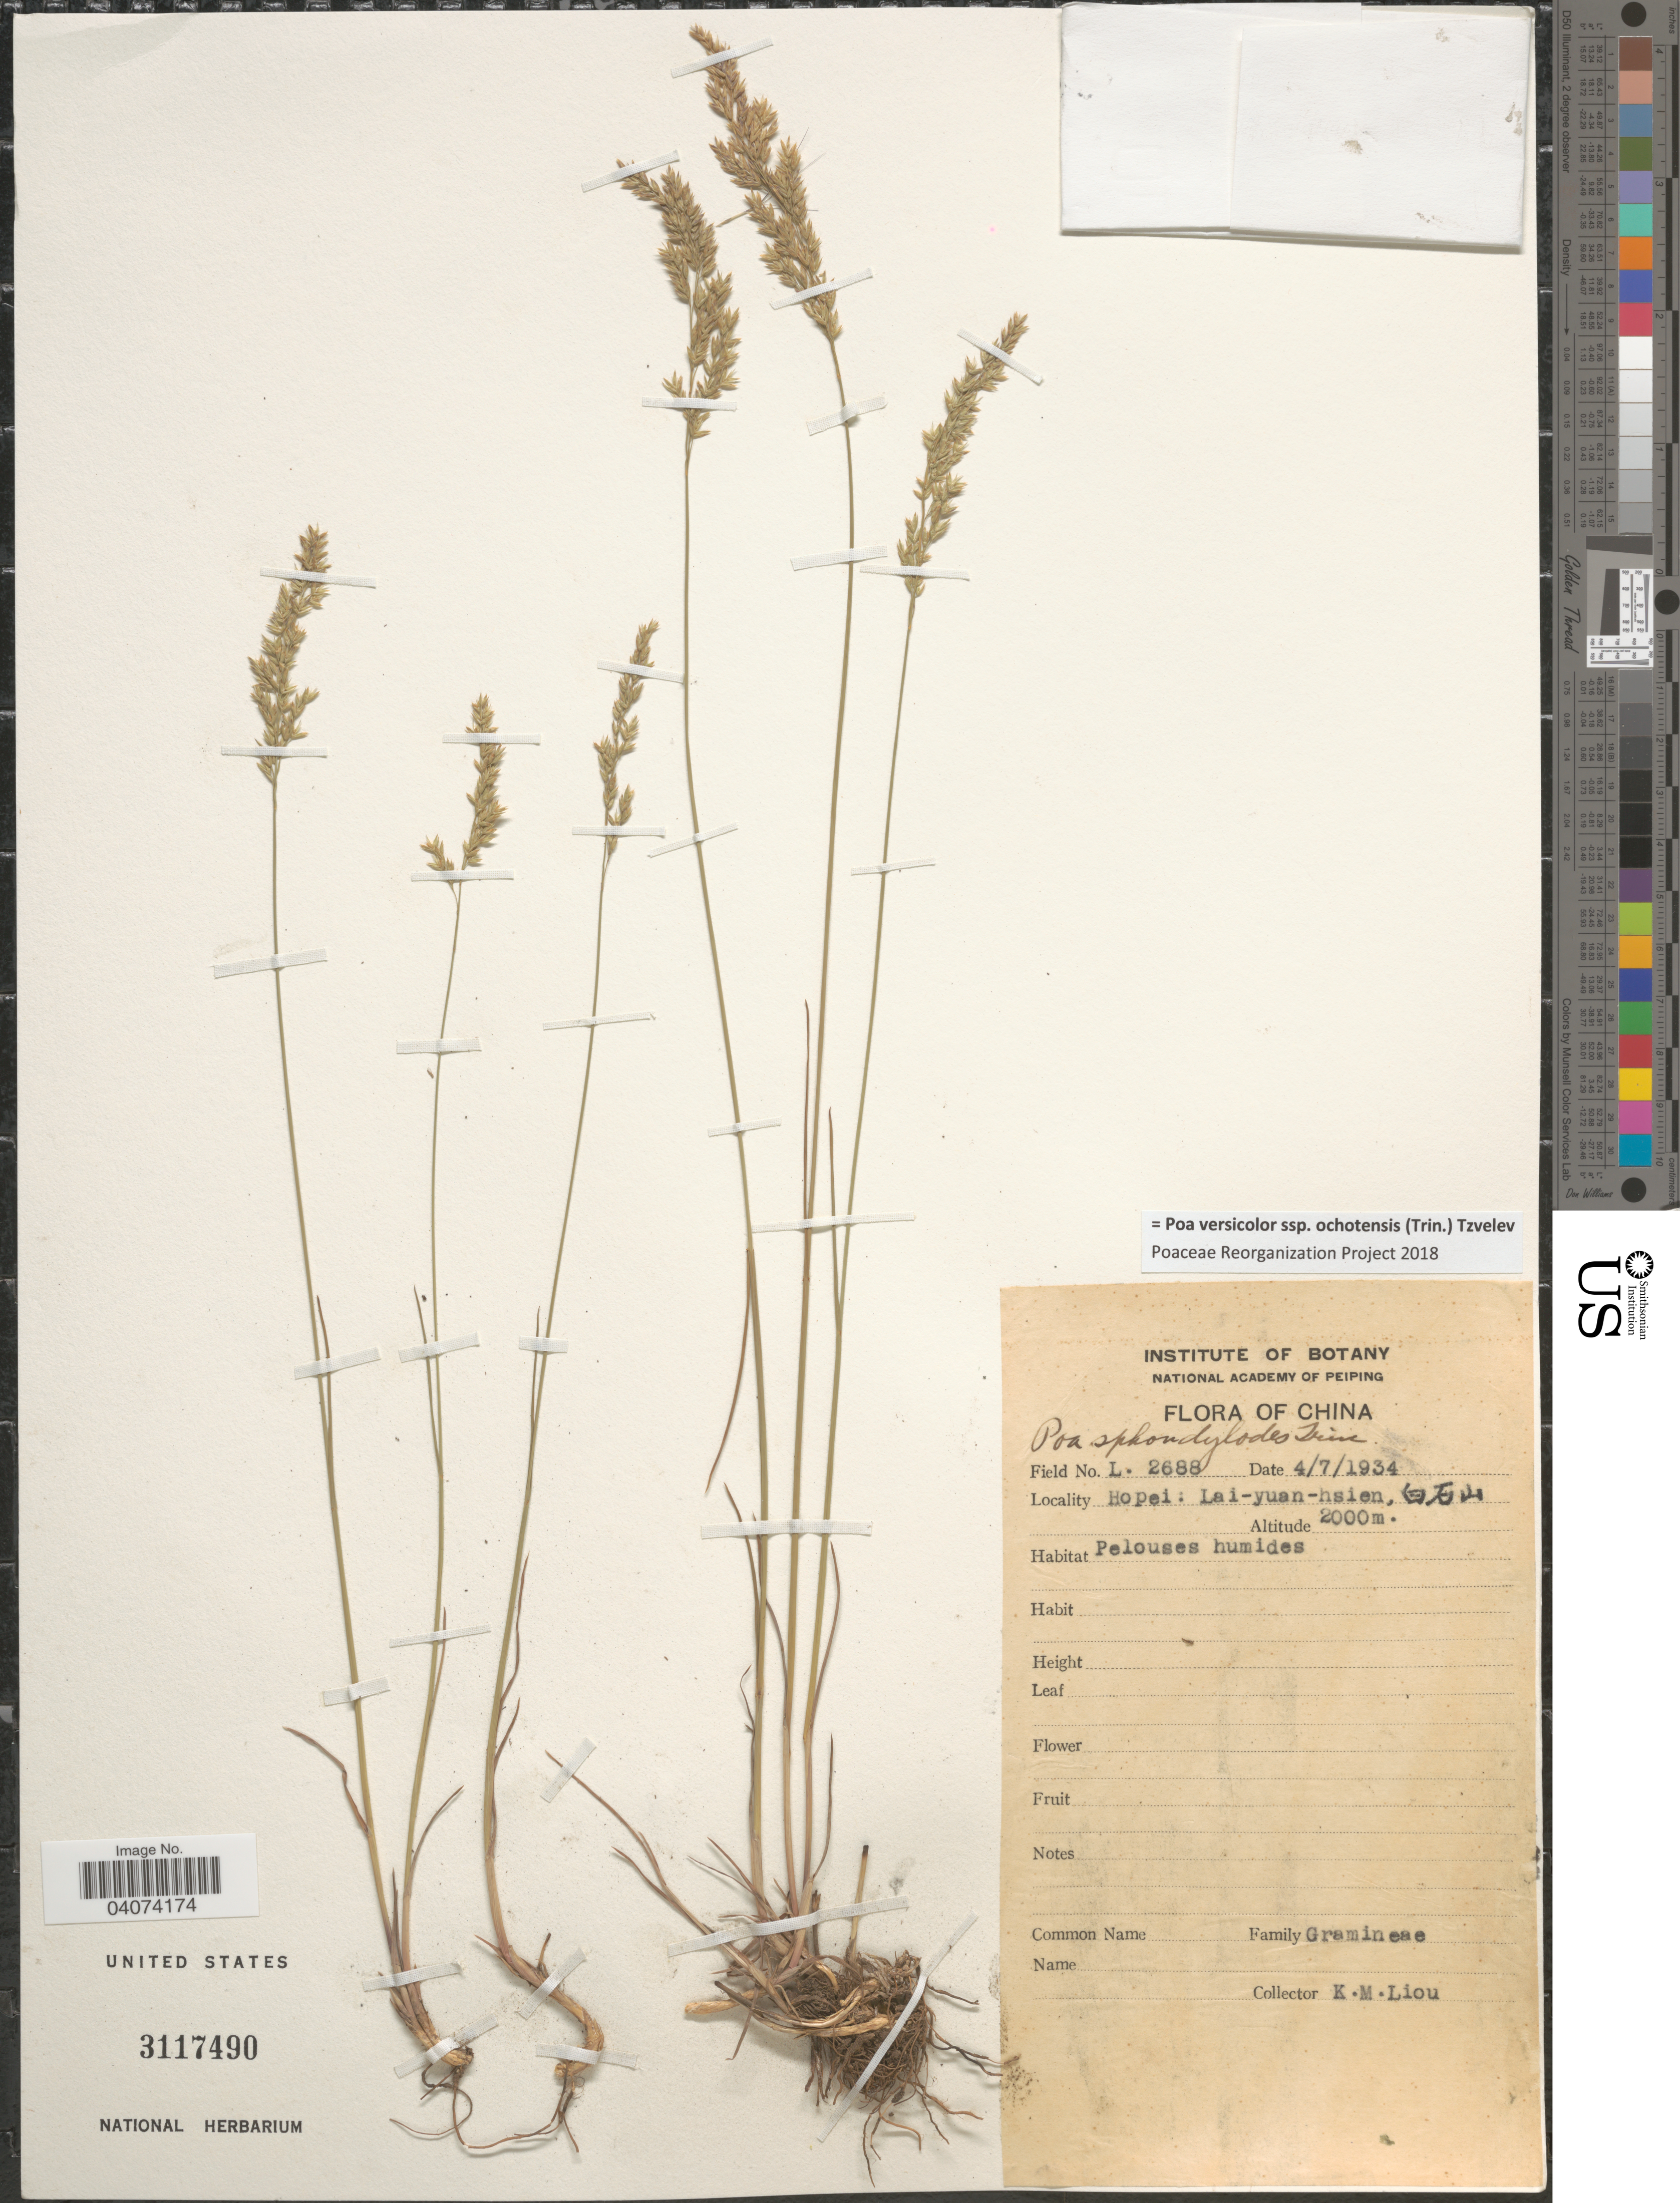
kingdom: Plantae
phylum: Tracheophyta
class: Liliopsida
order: Poales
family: Poaceae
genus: Poa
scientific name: Poa versicolor subsp. ochotensis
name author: (Trin.) Tzvelev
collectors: K. M. Liou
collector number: L2688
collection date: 1934-07-04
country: China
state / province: Hebei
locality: Hopei: Lai-yuan-hsien.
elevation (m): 2000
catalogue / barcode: US 3117490